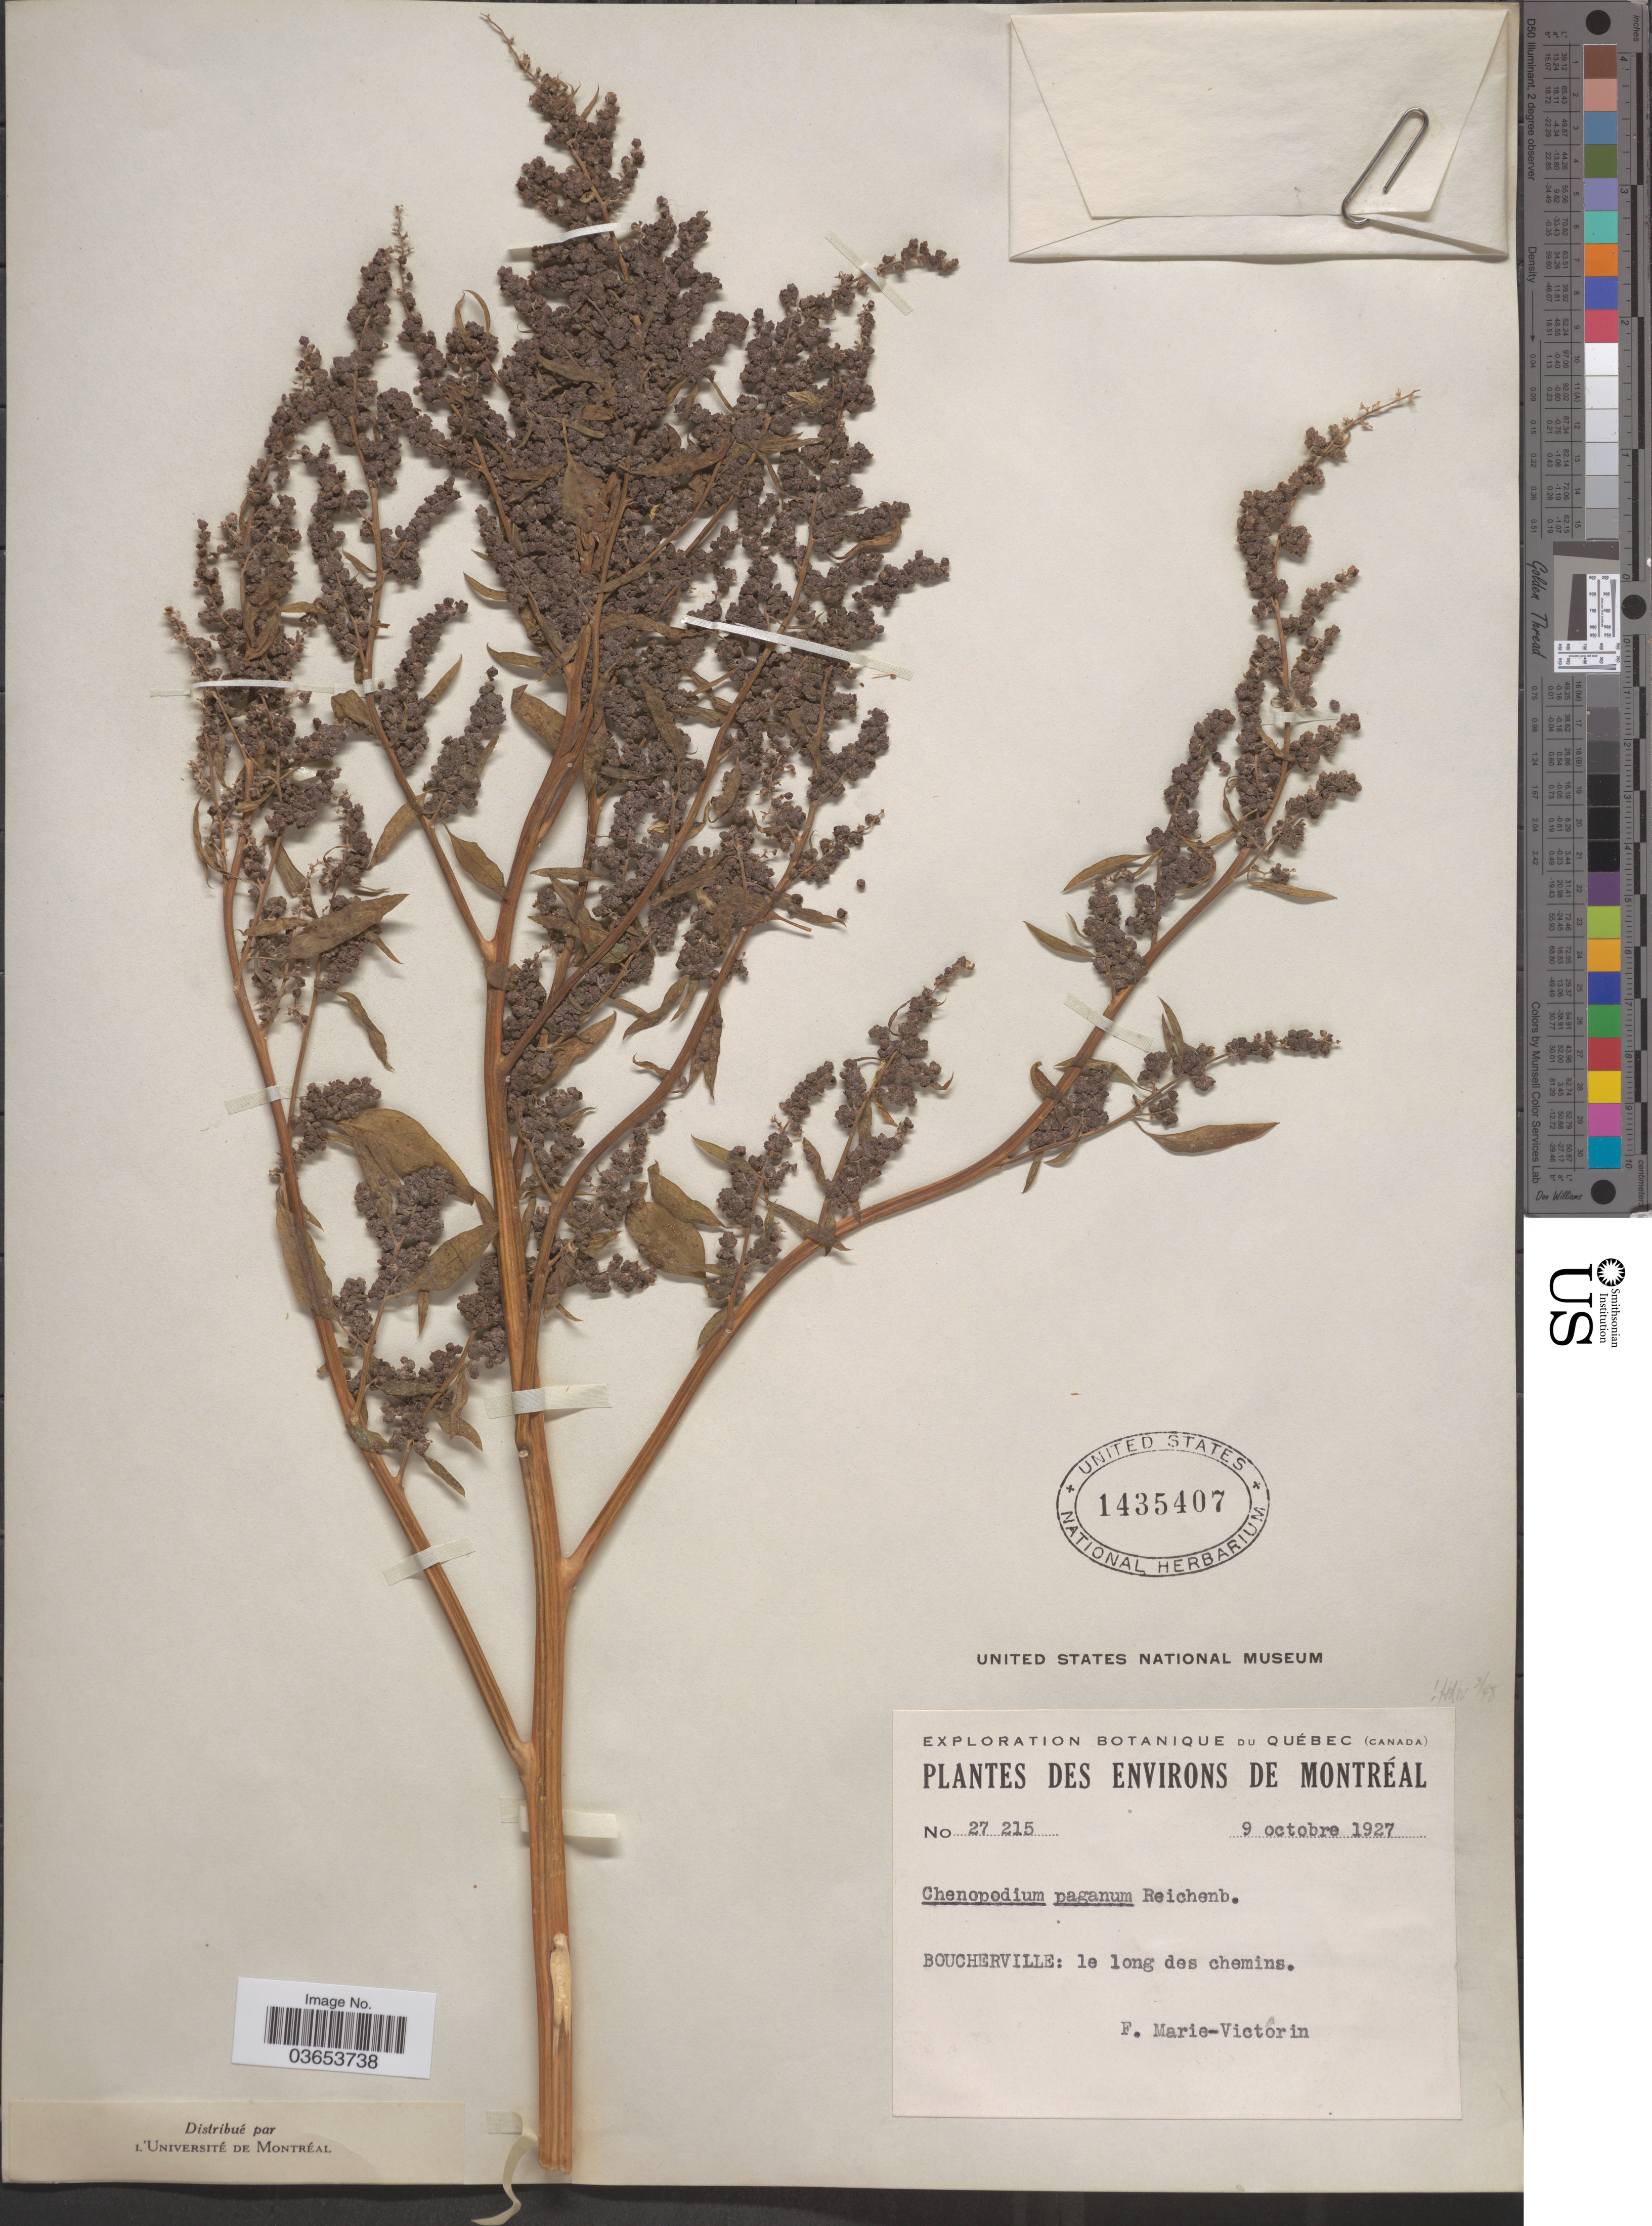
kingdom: Plantae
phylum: Tracheophyta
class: Magnoliopsida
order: Caryophyllales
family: Amaranthaceae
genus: Chenopodium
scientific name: Chenopodium paganum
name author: Rchb.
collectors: F. Marie-Victorin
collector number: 27215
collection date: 1927-10-09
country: Canada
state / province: Quebec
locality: Environs de Montréal. Boucherville: le long des chemins.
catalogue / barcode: US 1435407